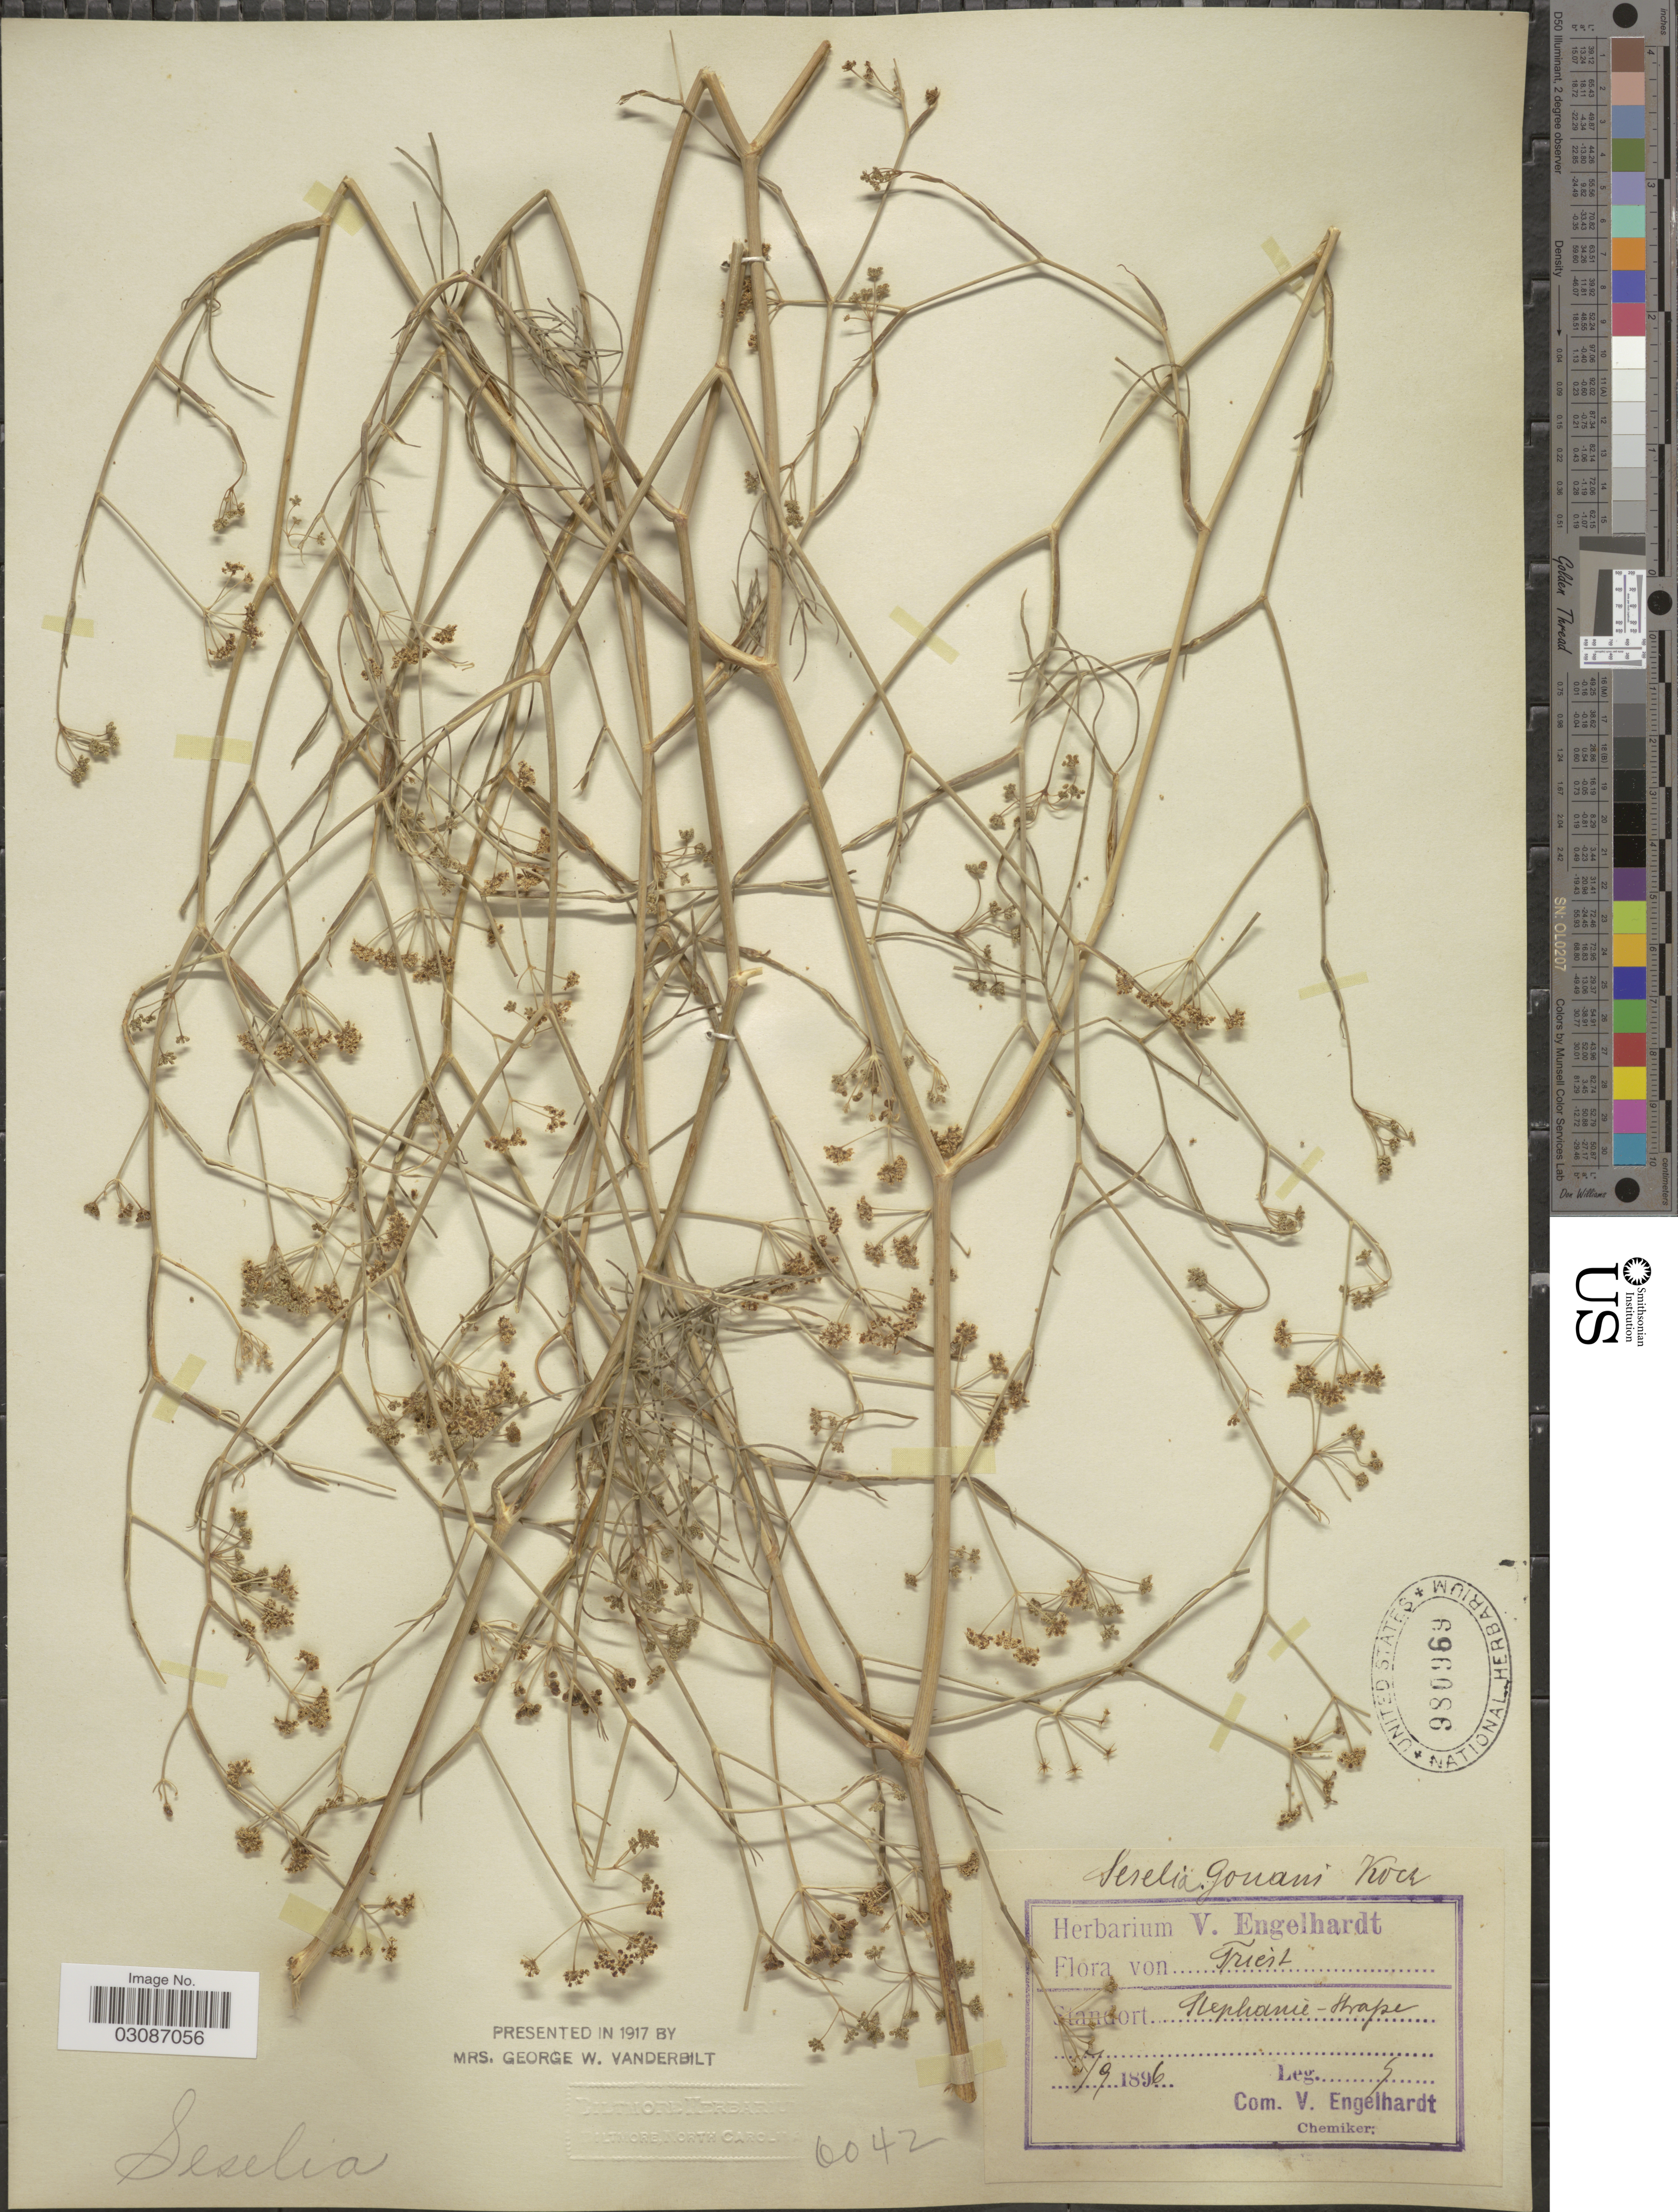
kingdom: Plantae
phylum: Tracheophyta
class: Magnoliopsida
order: Apiales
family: Apiaceae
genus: Seseli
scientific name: Seseli gouanii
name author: W.D.J. Koch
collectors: ex herb. V. Engelhardt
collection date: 1896-09-05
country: Italy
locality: Triest. Stephanie - Strasse.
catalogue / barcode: US 980969